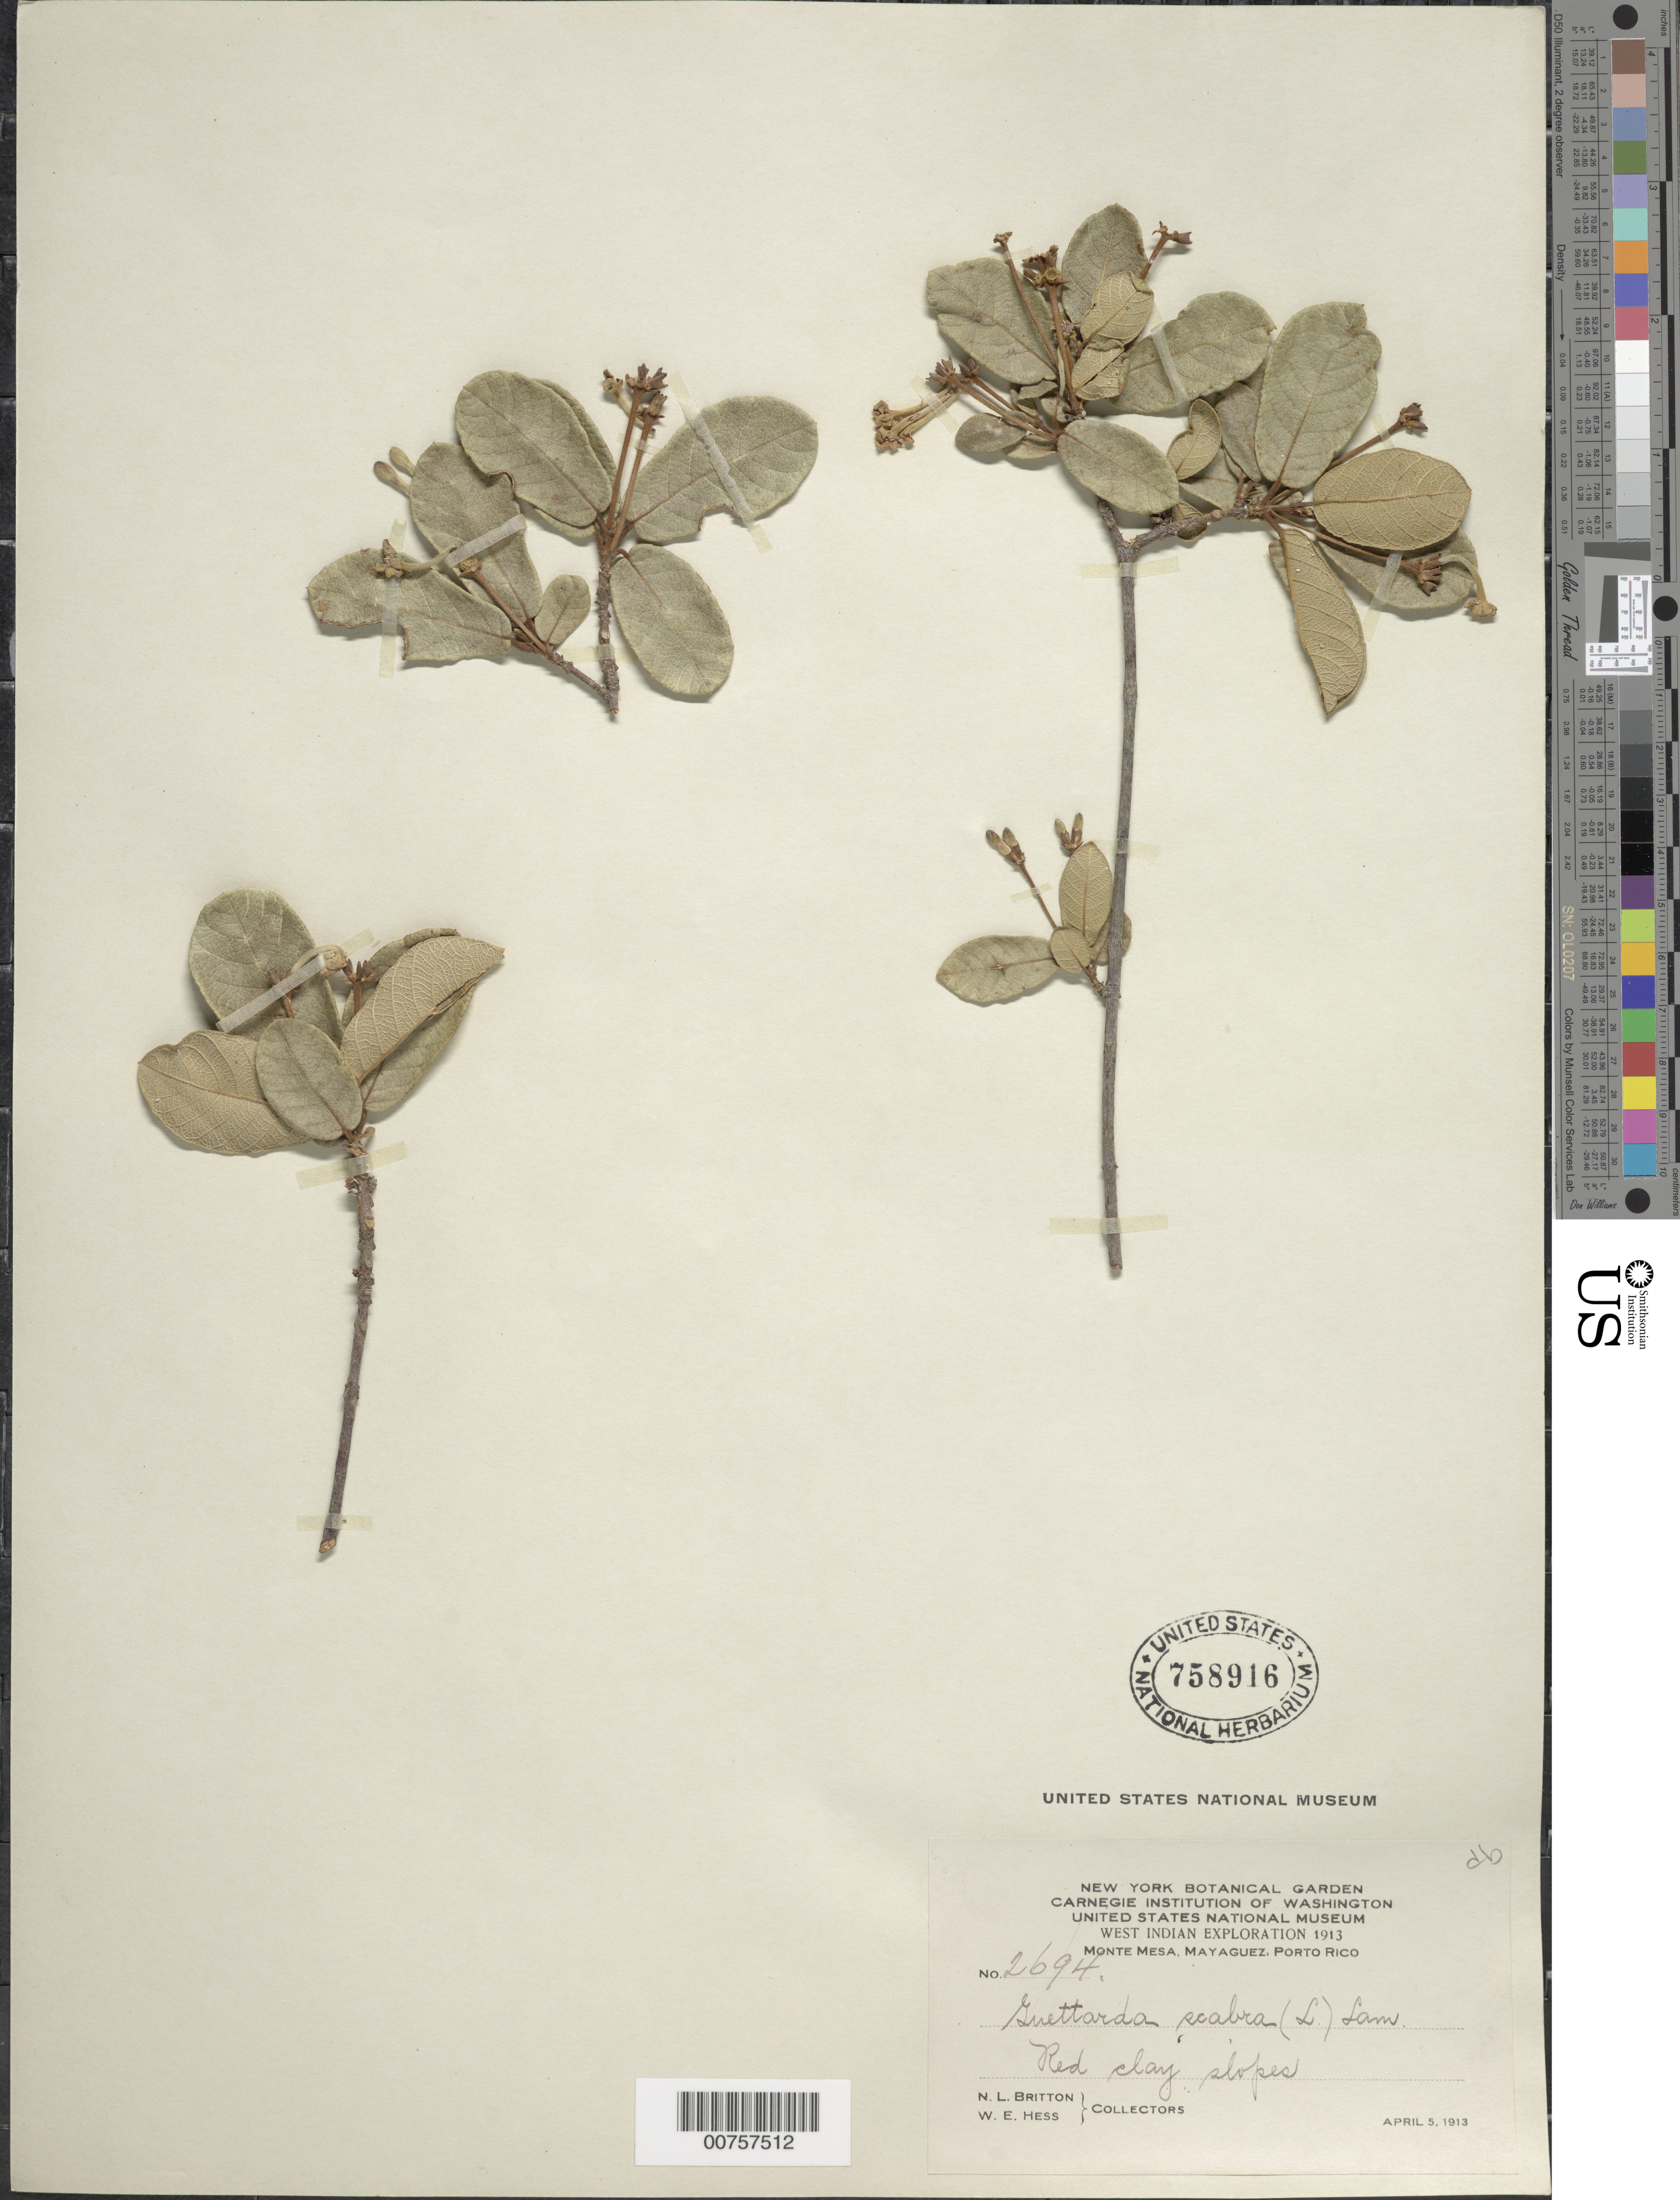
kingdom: Plantae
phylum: Tracheophyta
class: Magnoliopsida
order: Gentianales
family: Rubiaceae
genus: Guettarda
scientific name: Guettarda scabra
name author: (L.) Vent.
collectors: N. Britton & W. Hess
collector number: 2694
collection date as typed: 05 Apr 1913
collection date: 1913-04-05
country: Puerto Rico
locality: Monte Mesa, Mayagüez.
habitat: Red clay slopes.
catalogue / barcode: US 758916